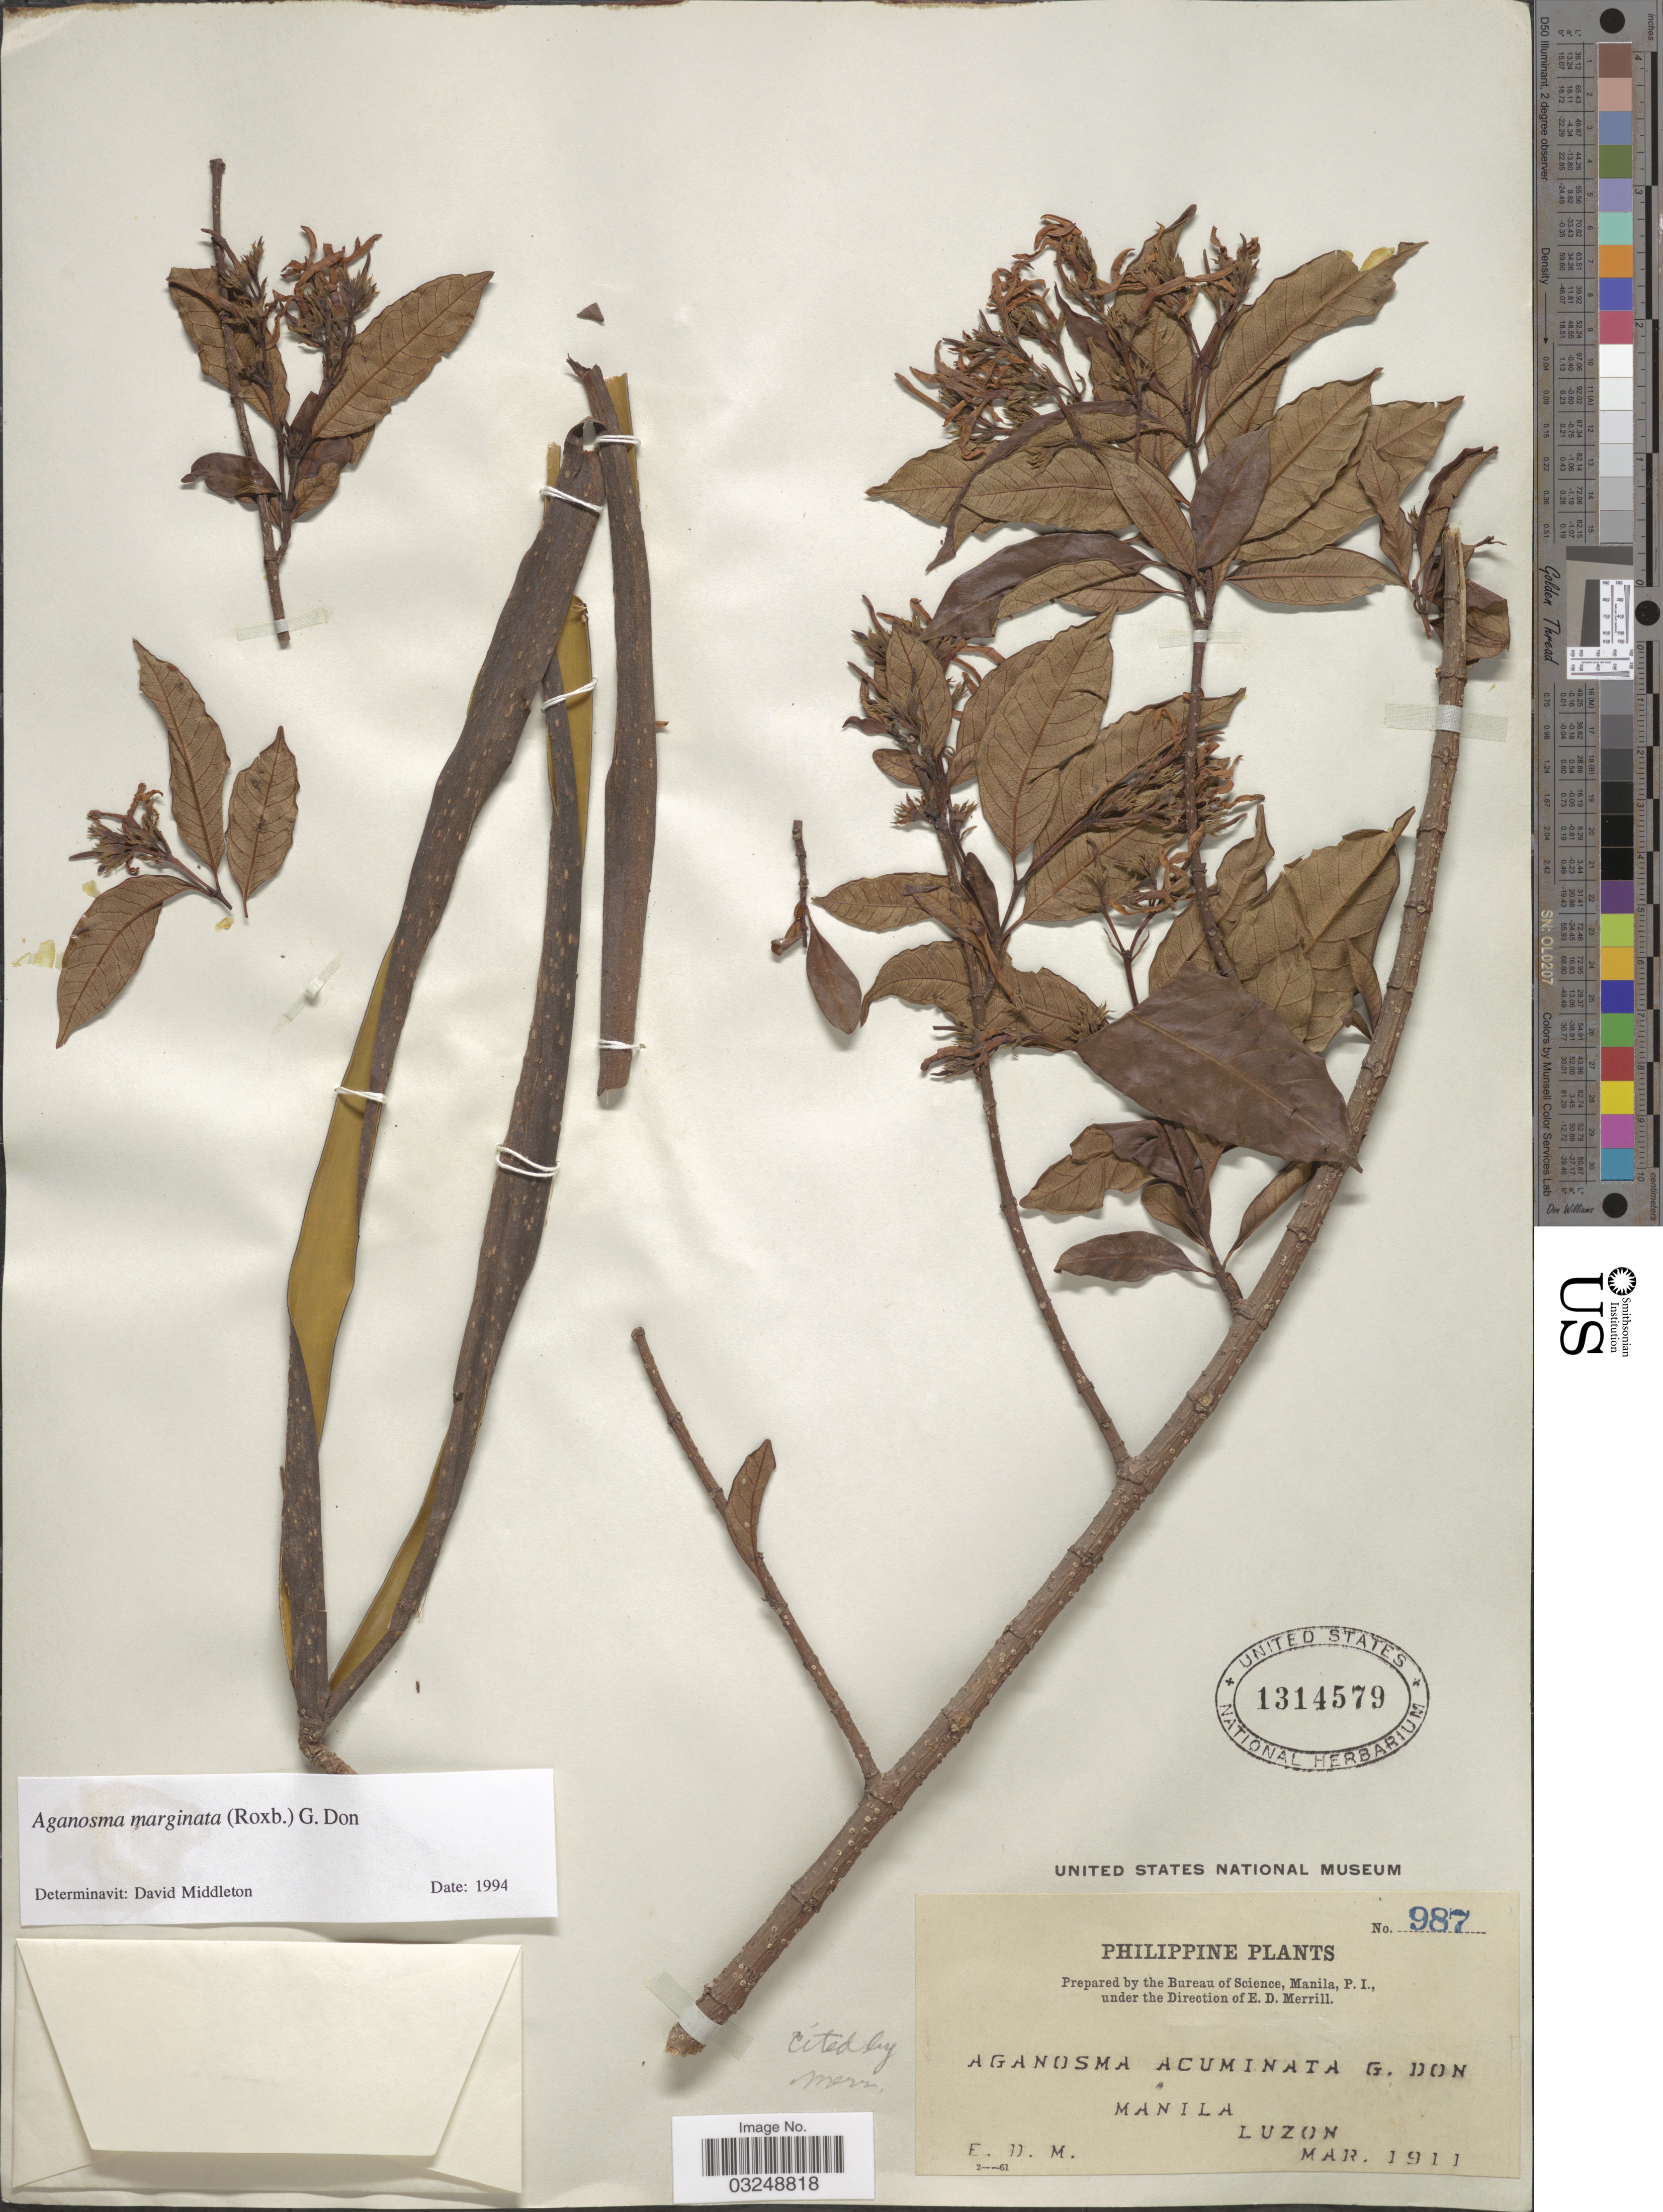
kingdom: Plantae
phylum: Tracheophyta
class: Magnoliopsida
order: Gentianales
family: Apocynaceae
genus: Aganosma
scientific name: Aganosma marginata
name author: (Roxb.) G. Don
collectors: E. D. Merrill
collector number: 987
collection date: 1911-03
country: Philippines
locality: Manila, Luzon.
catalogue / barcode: US 1314579